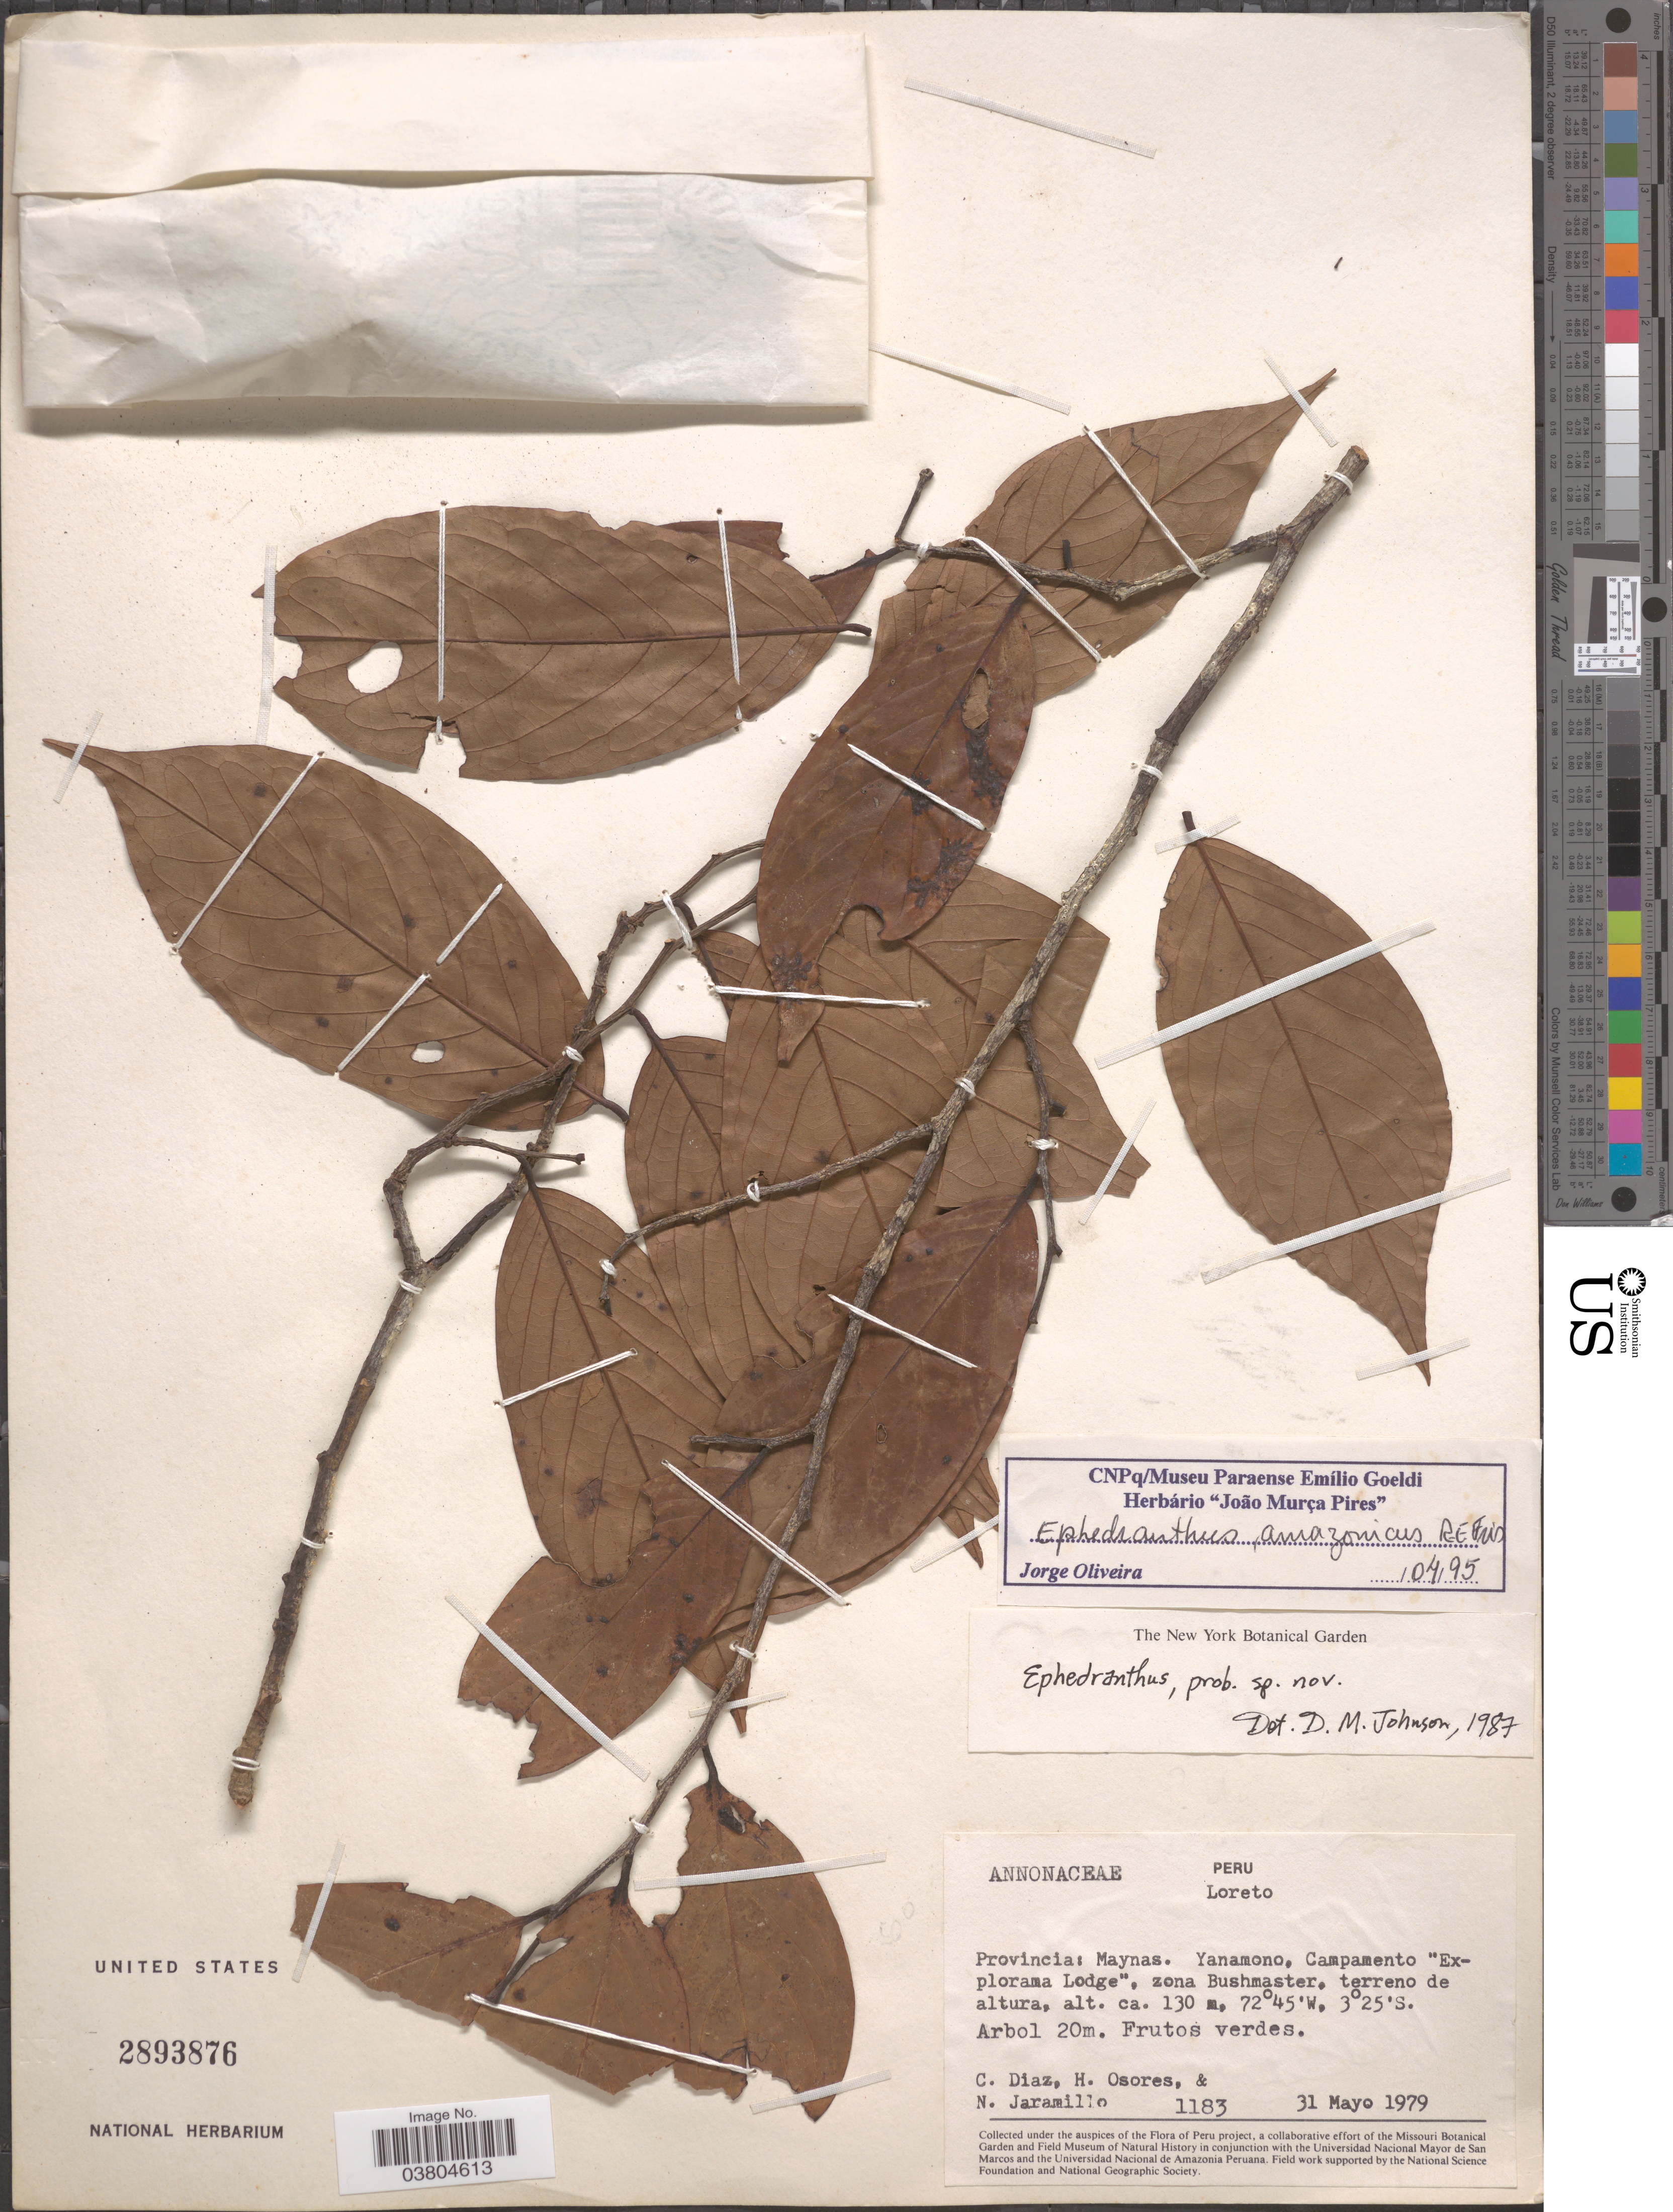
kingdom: Plantae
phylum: Tracheophyta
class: Magnoliopsida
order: Magnoliales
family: Annonaceae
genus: Ephedranthus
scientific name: Ephedranthus amazonicus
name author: R.E. Fr.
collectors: C. Díaz, H. Osores & N. Jaramillo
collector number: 1183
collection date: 1979-05-31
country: Peru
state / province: Loreto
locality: Provincia: Maynas. Yanamono, Campamento " Explorama Lodge" , zona Bushmaster, terreno de altura.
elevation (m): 130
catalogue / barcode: US 2893876